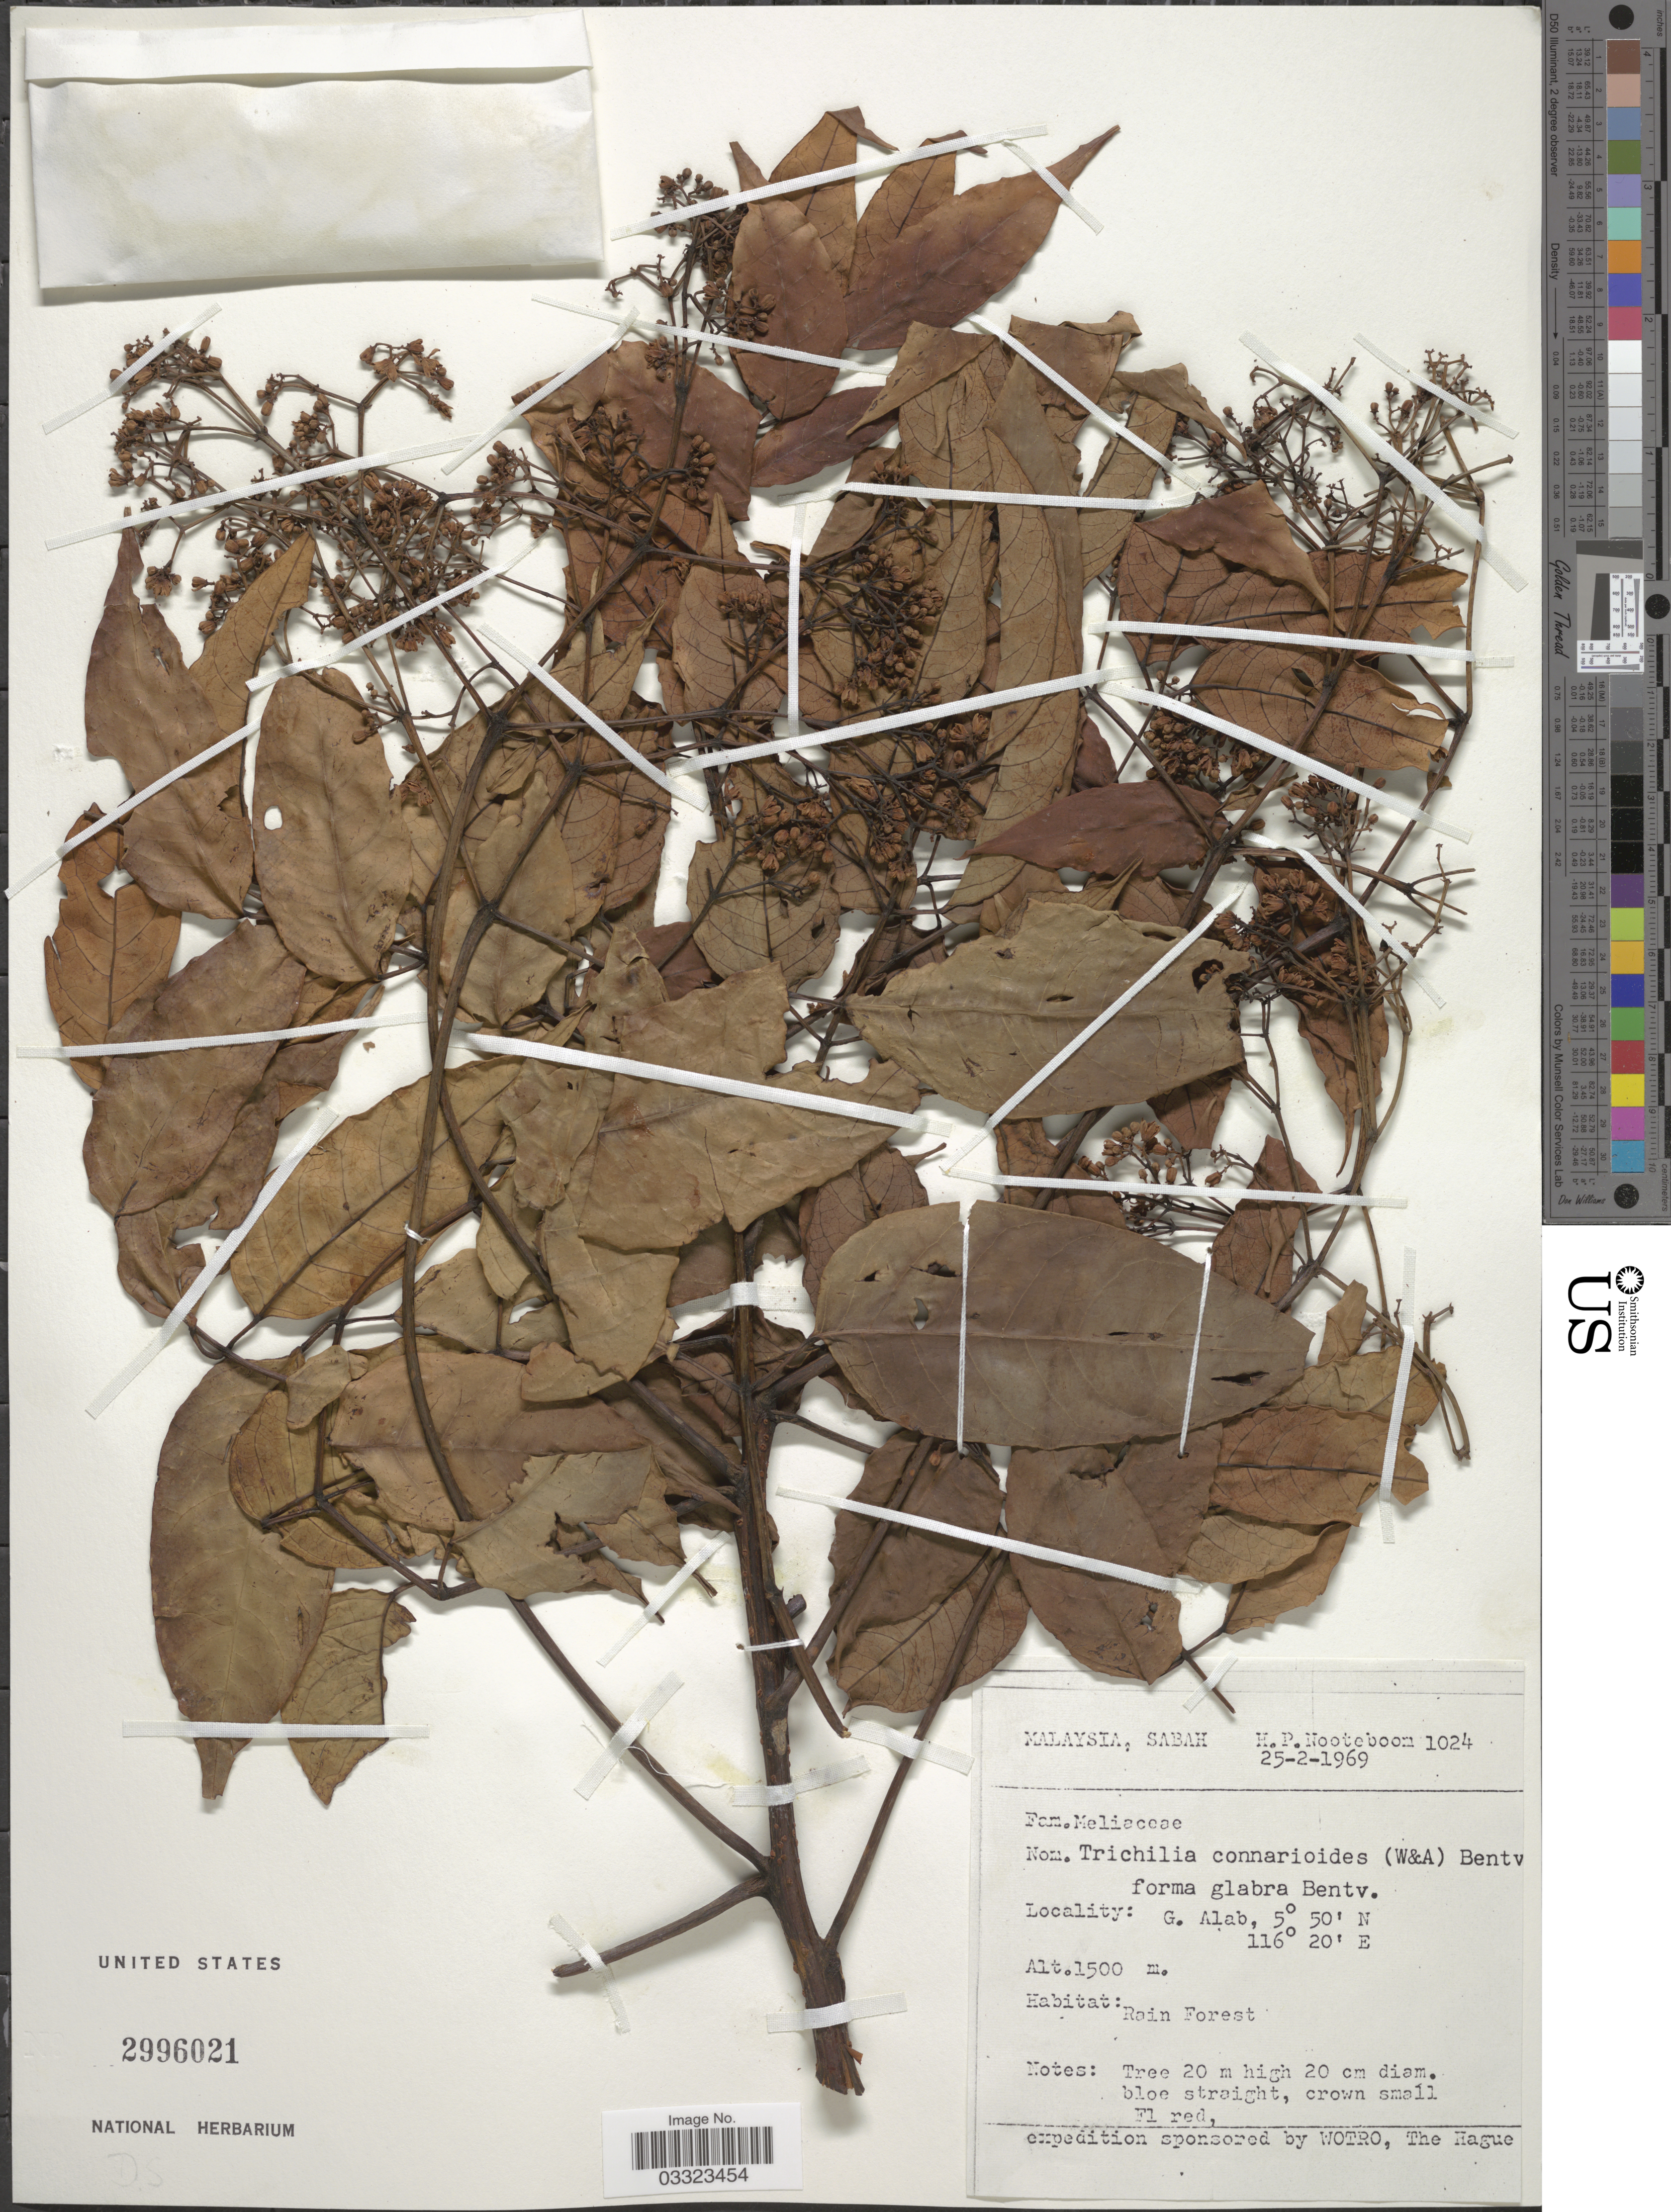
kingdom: Plantae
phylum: Tracheophyta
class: Magnoliopsida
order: Sapindales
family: Meliaceae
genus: Trichilia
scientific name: Trichilia connaroides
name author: (Wight & Arn.) Bentv.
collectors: H. P. Nooteboom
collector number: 1024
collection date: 1969-02-25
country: Malaysia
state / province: Sabah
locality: G. Alab.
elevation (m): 1500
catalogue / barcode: US 2996021